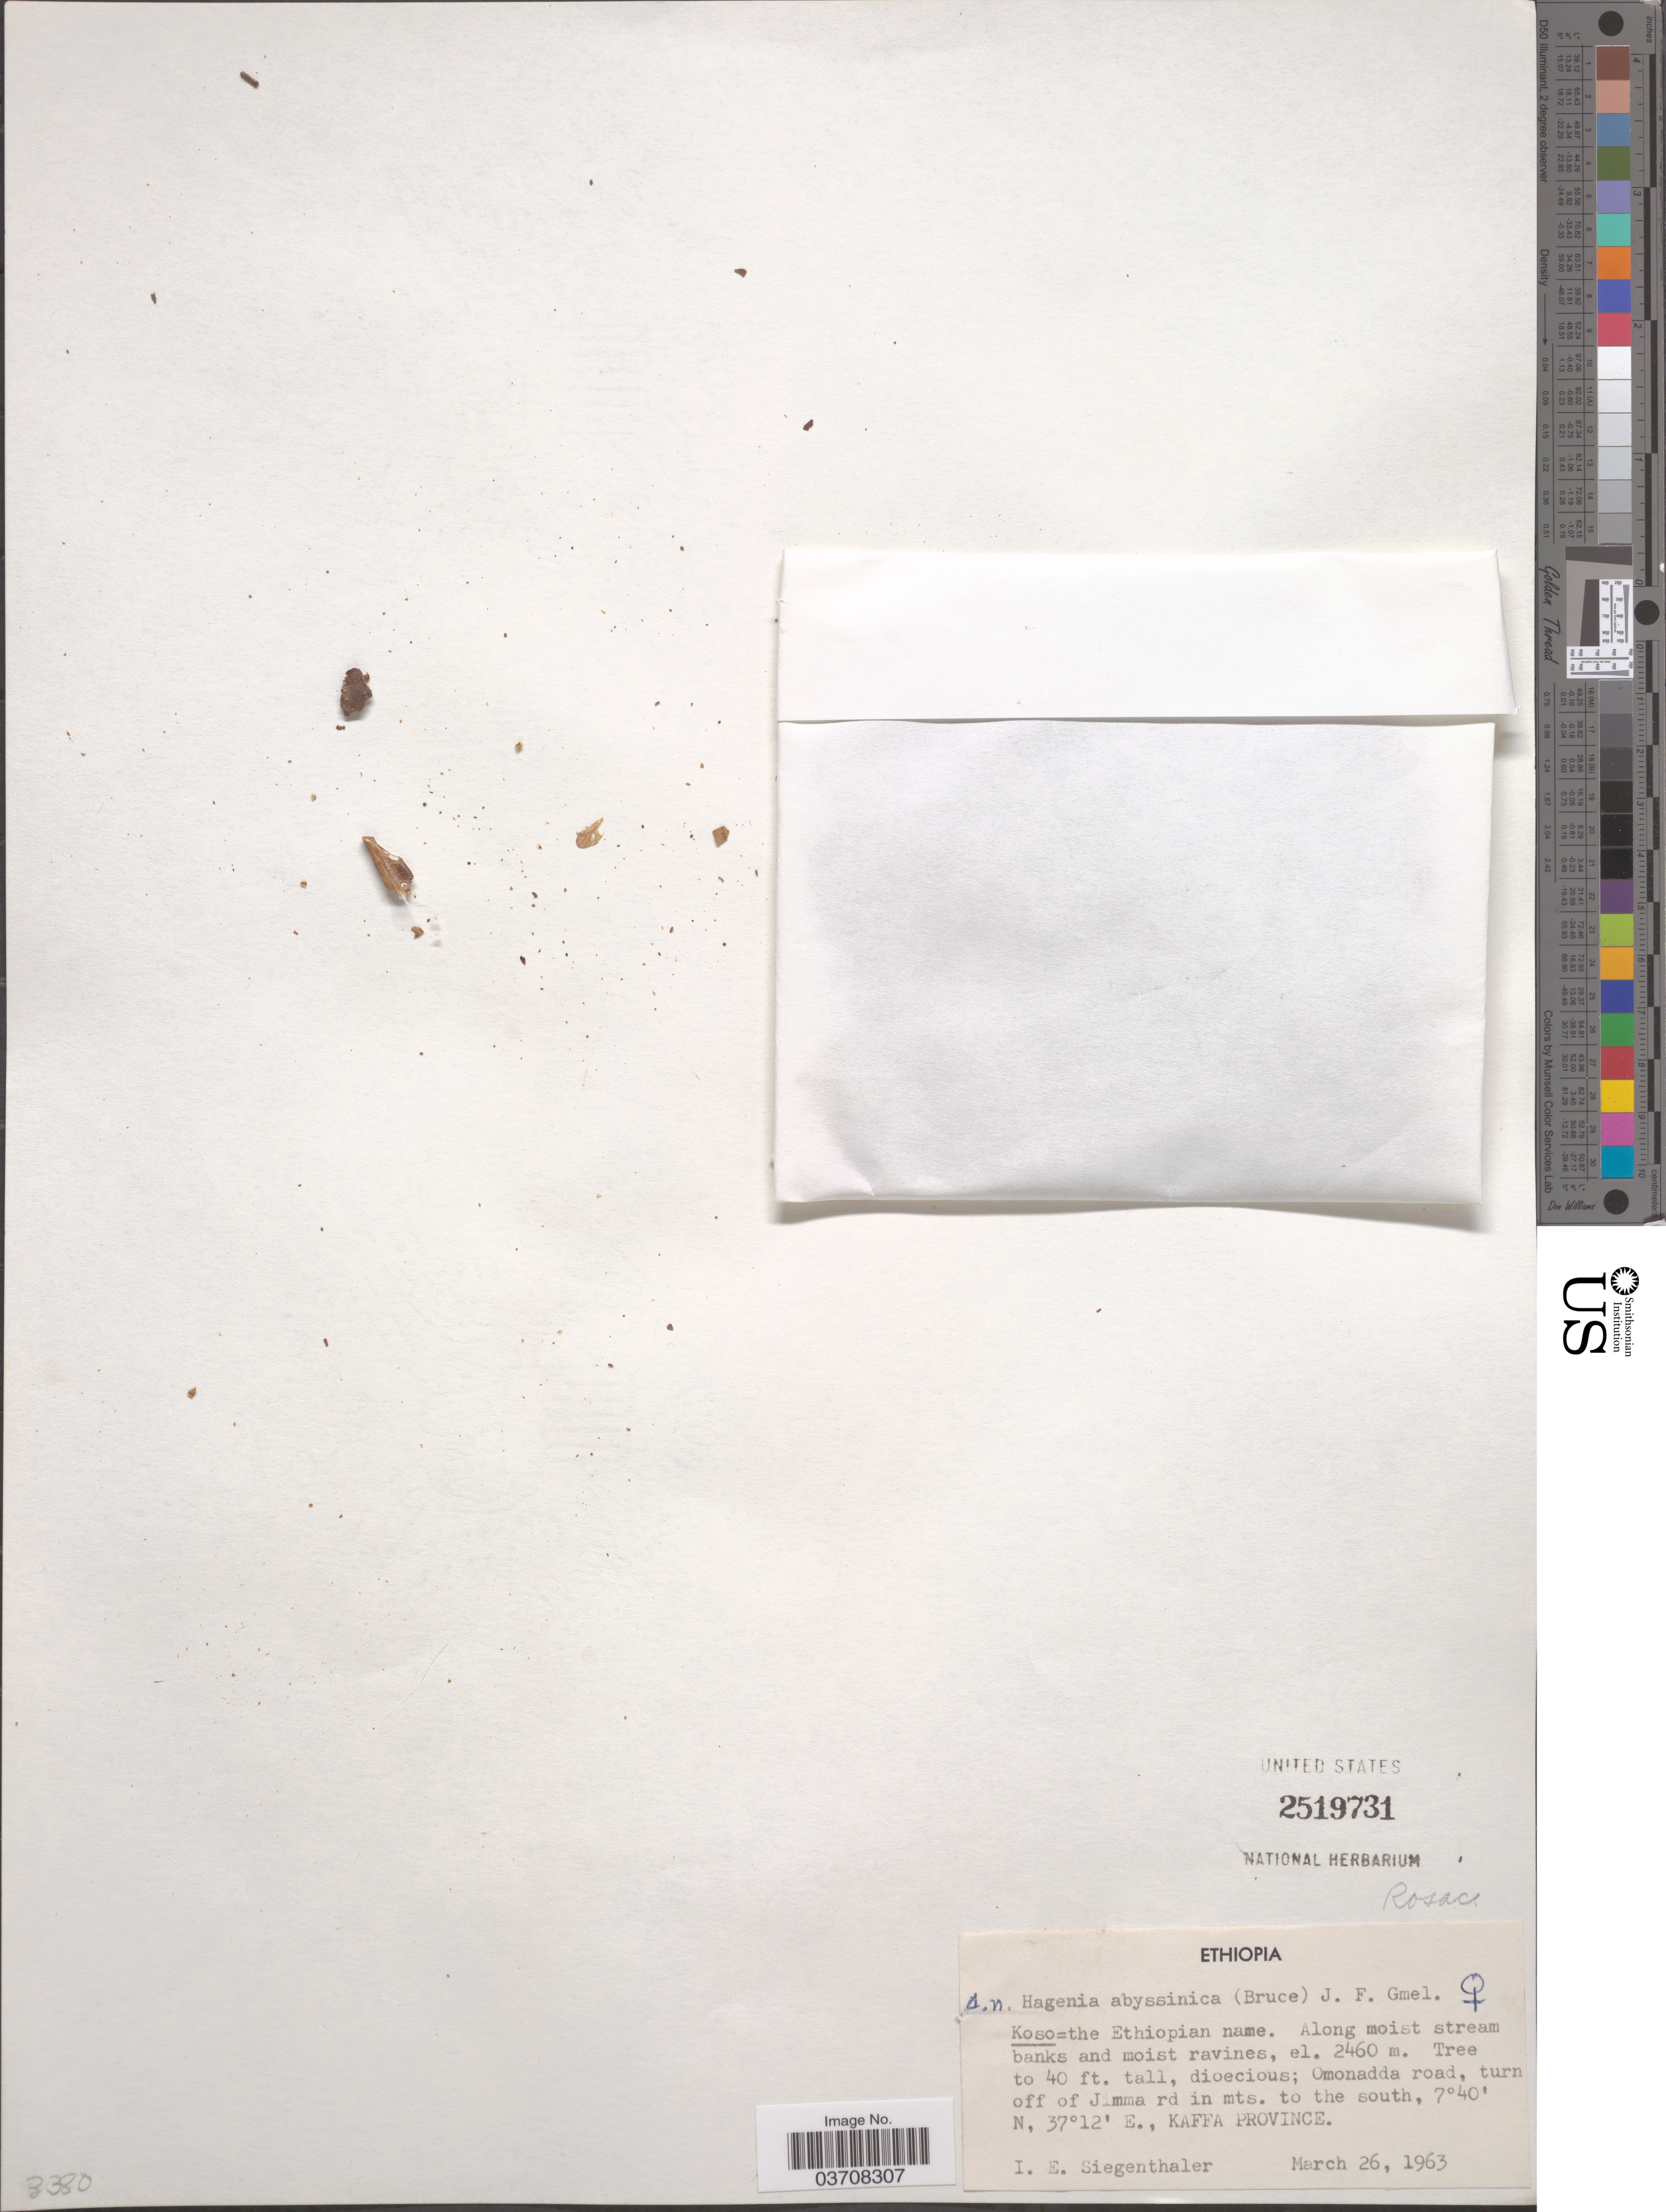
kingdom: Plantae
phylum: Tracheophyta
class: Magnoliopsida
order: Rosales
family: Rosaceae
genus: Hagenia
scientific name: Hagenia abyssinica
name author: (Bruce) J.F. Gmel.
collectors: I. Siegenthaler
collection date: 1963-03-26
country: Ethiopia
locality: Along moist stream banks and moist ravines, Omonadda road, turn off Jimma rd in mts. to the south, Kaffa Province.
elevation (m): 2460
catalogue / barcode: US 2519731